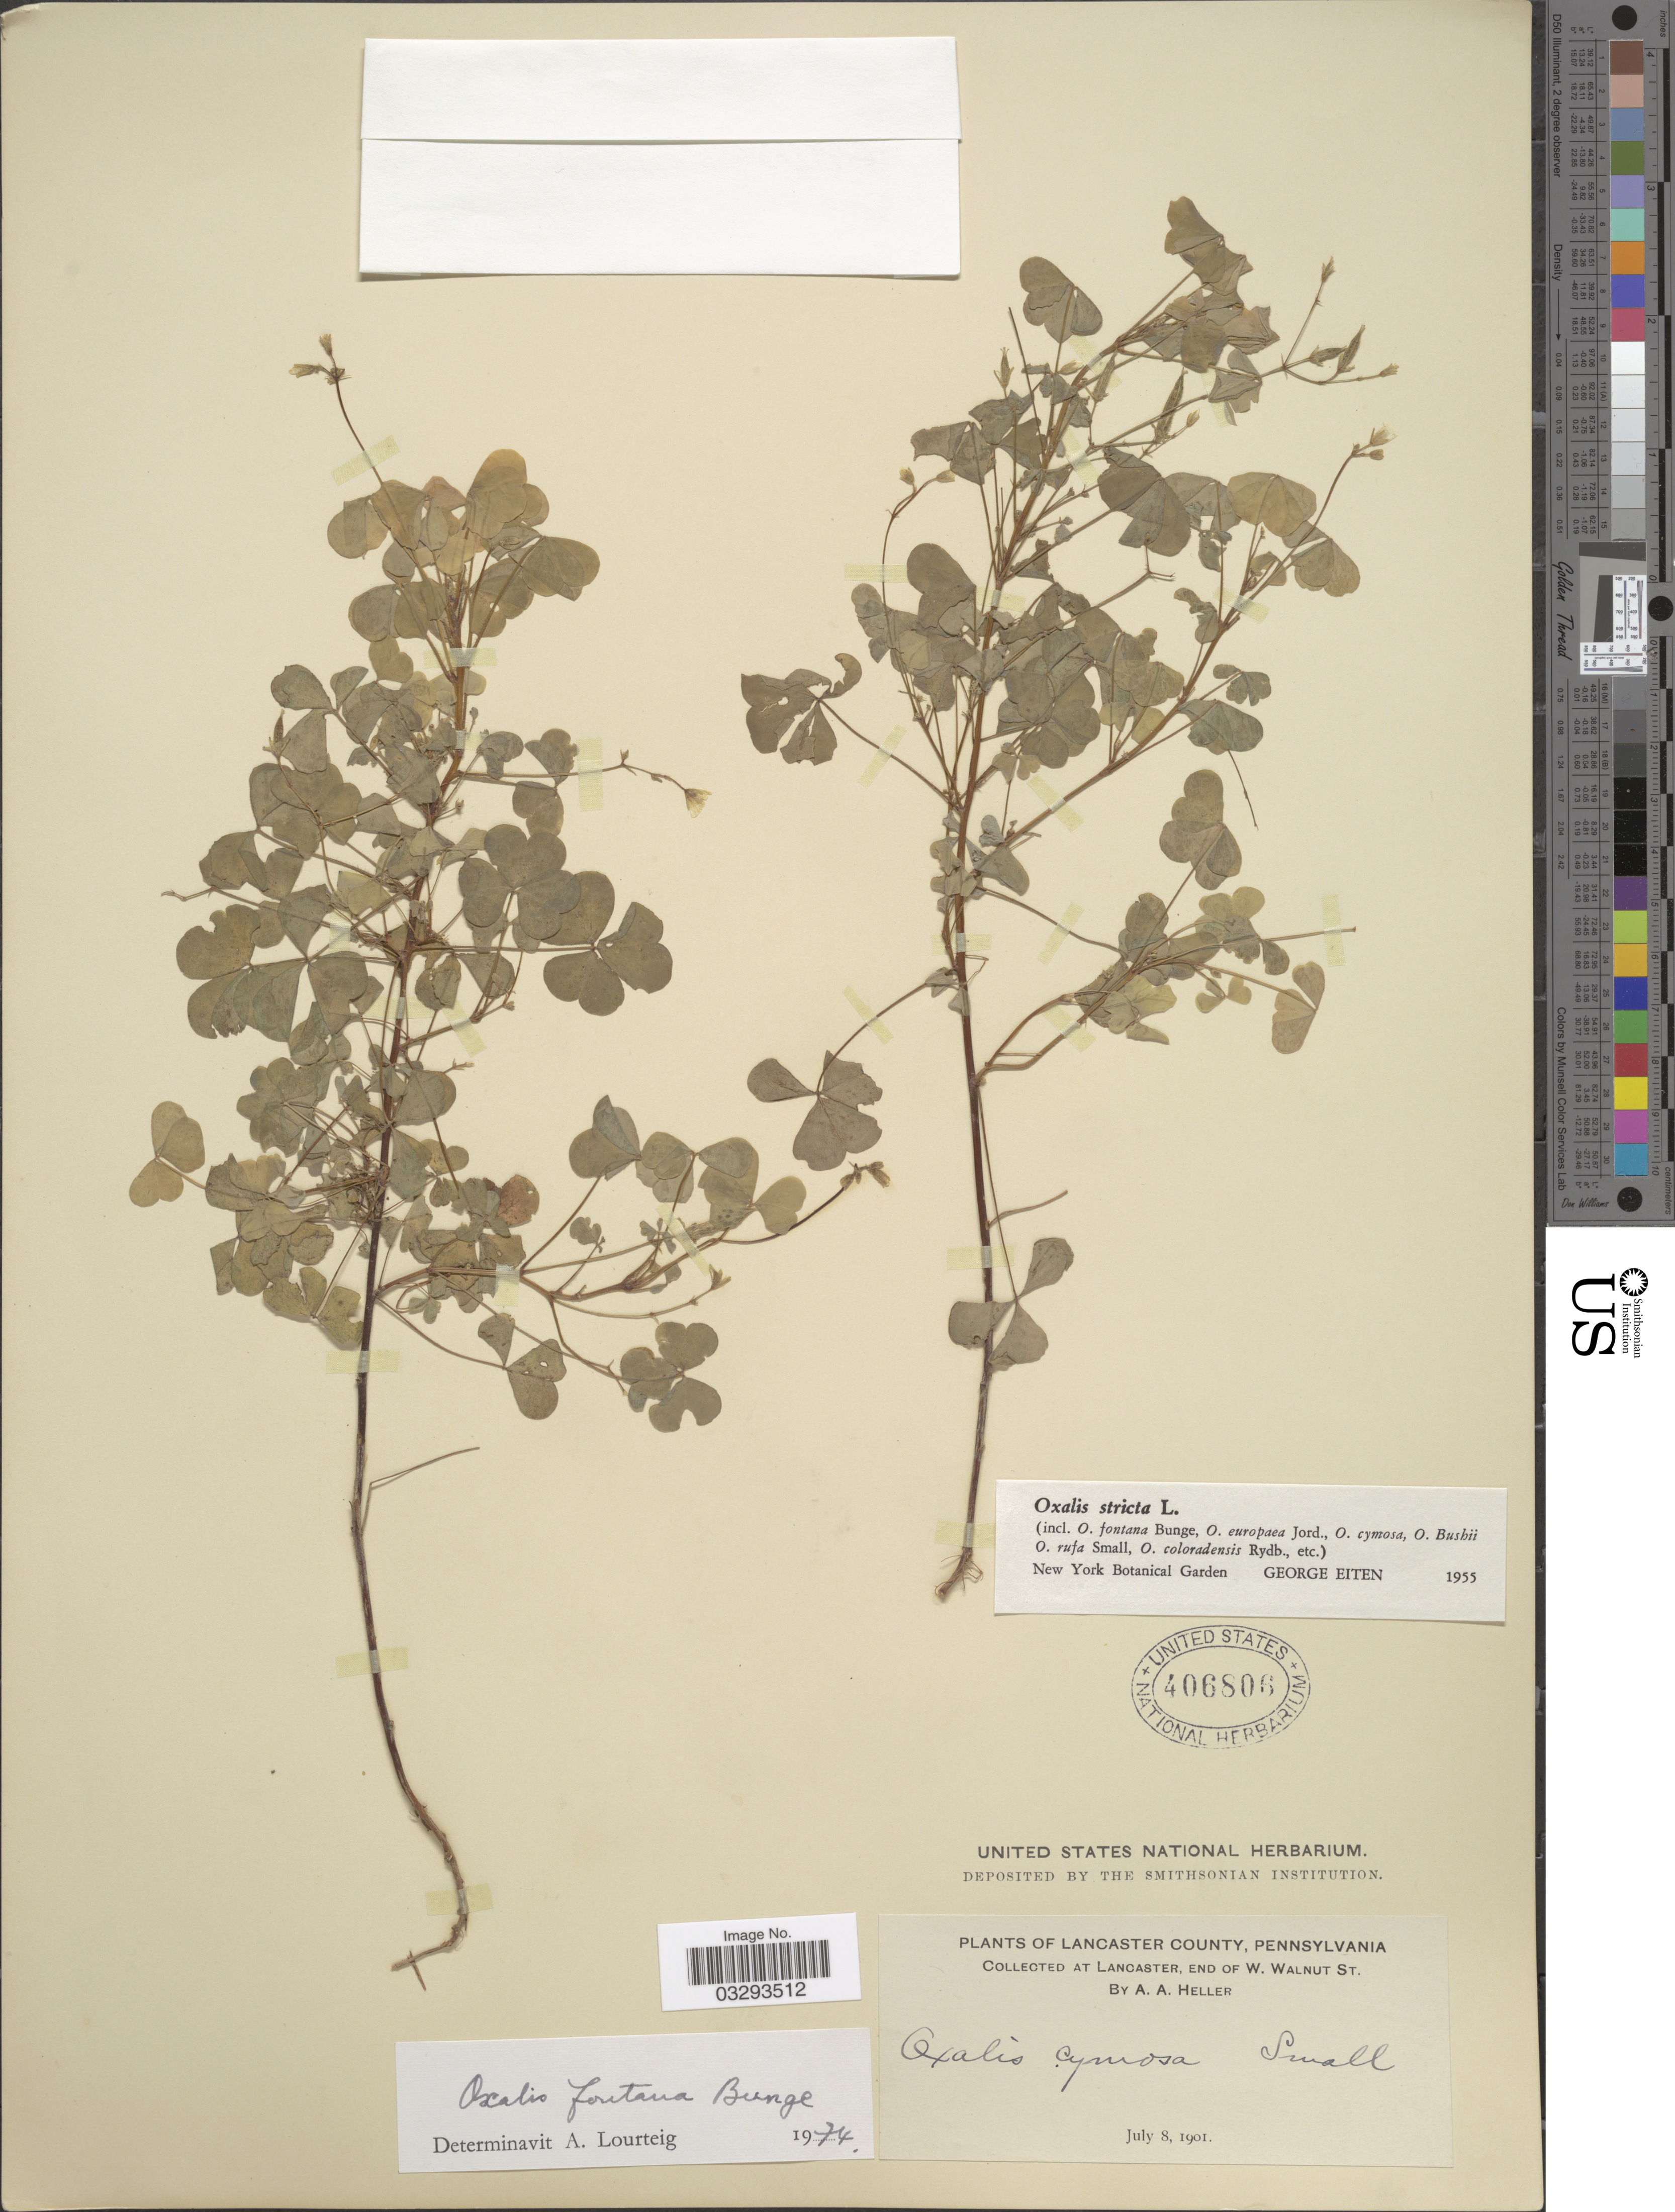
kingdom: Plantae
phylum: Tracheophyta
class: Magnoliopsida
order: Oxalidales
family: Oxalidaceae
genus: Oxalis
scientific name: Oxalis fontana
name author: Bunge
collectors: A. A. Heller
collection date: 1901-07-08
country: United States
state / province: Pennsylvania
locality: Lancaster County. At Lancaster, end of W. Walnut St.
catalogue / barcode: US 406806